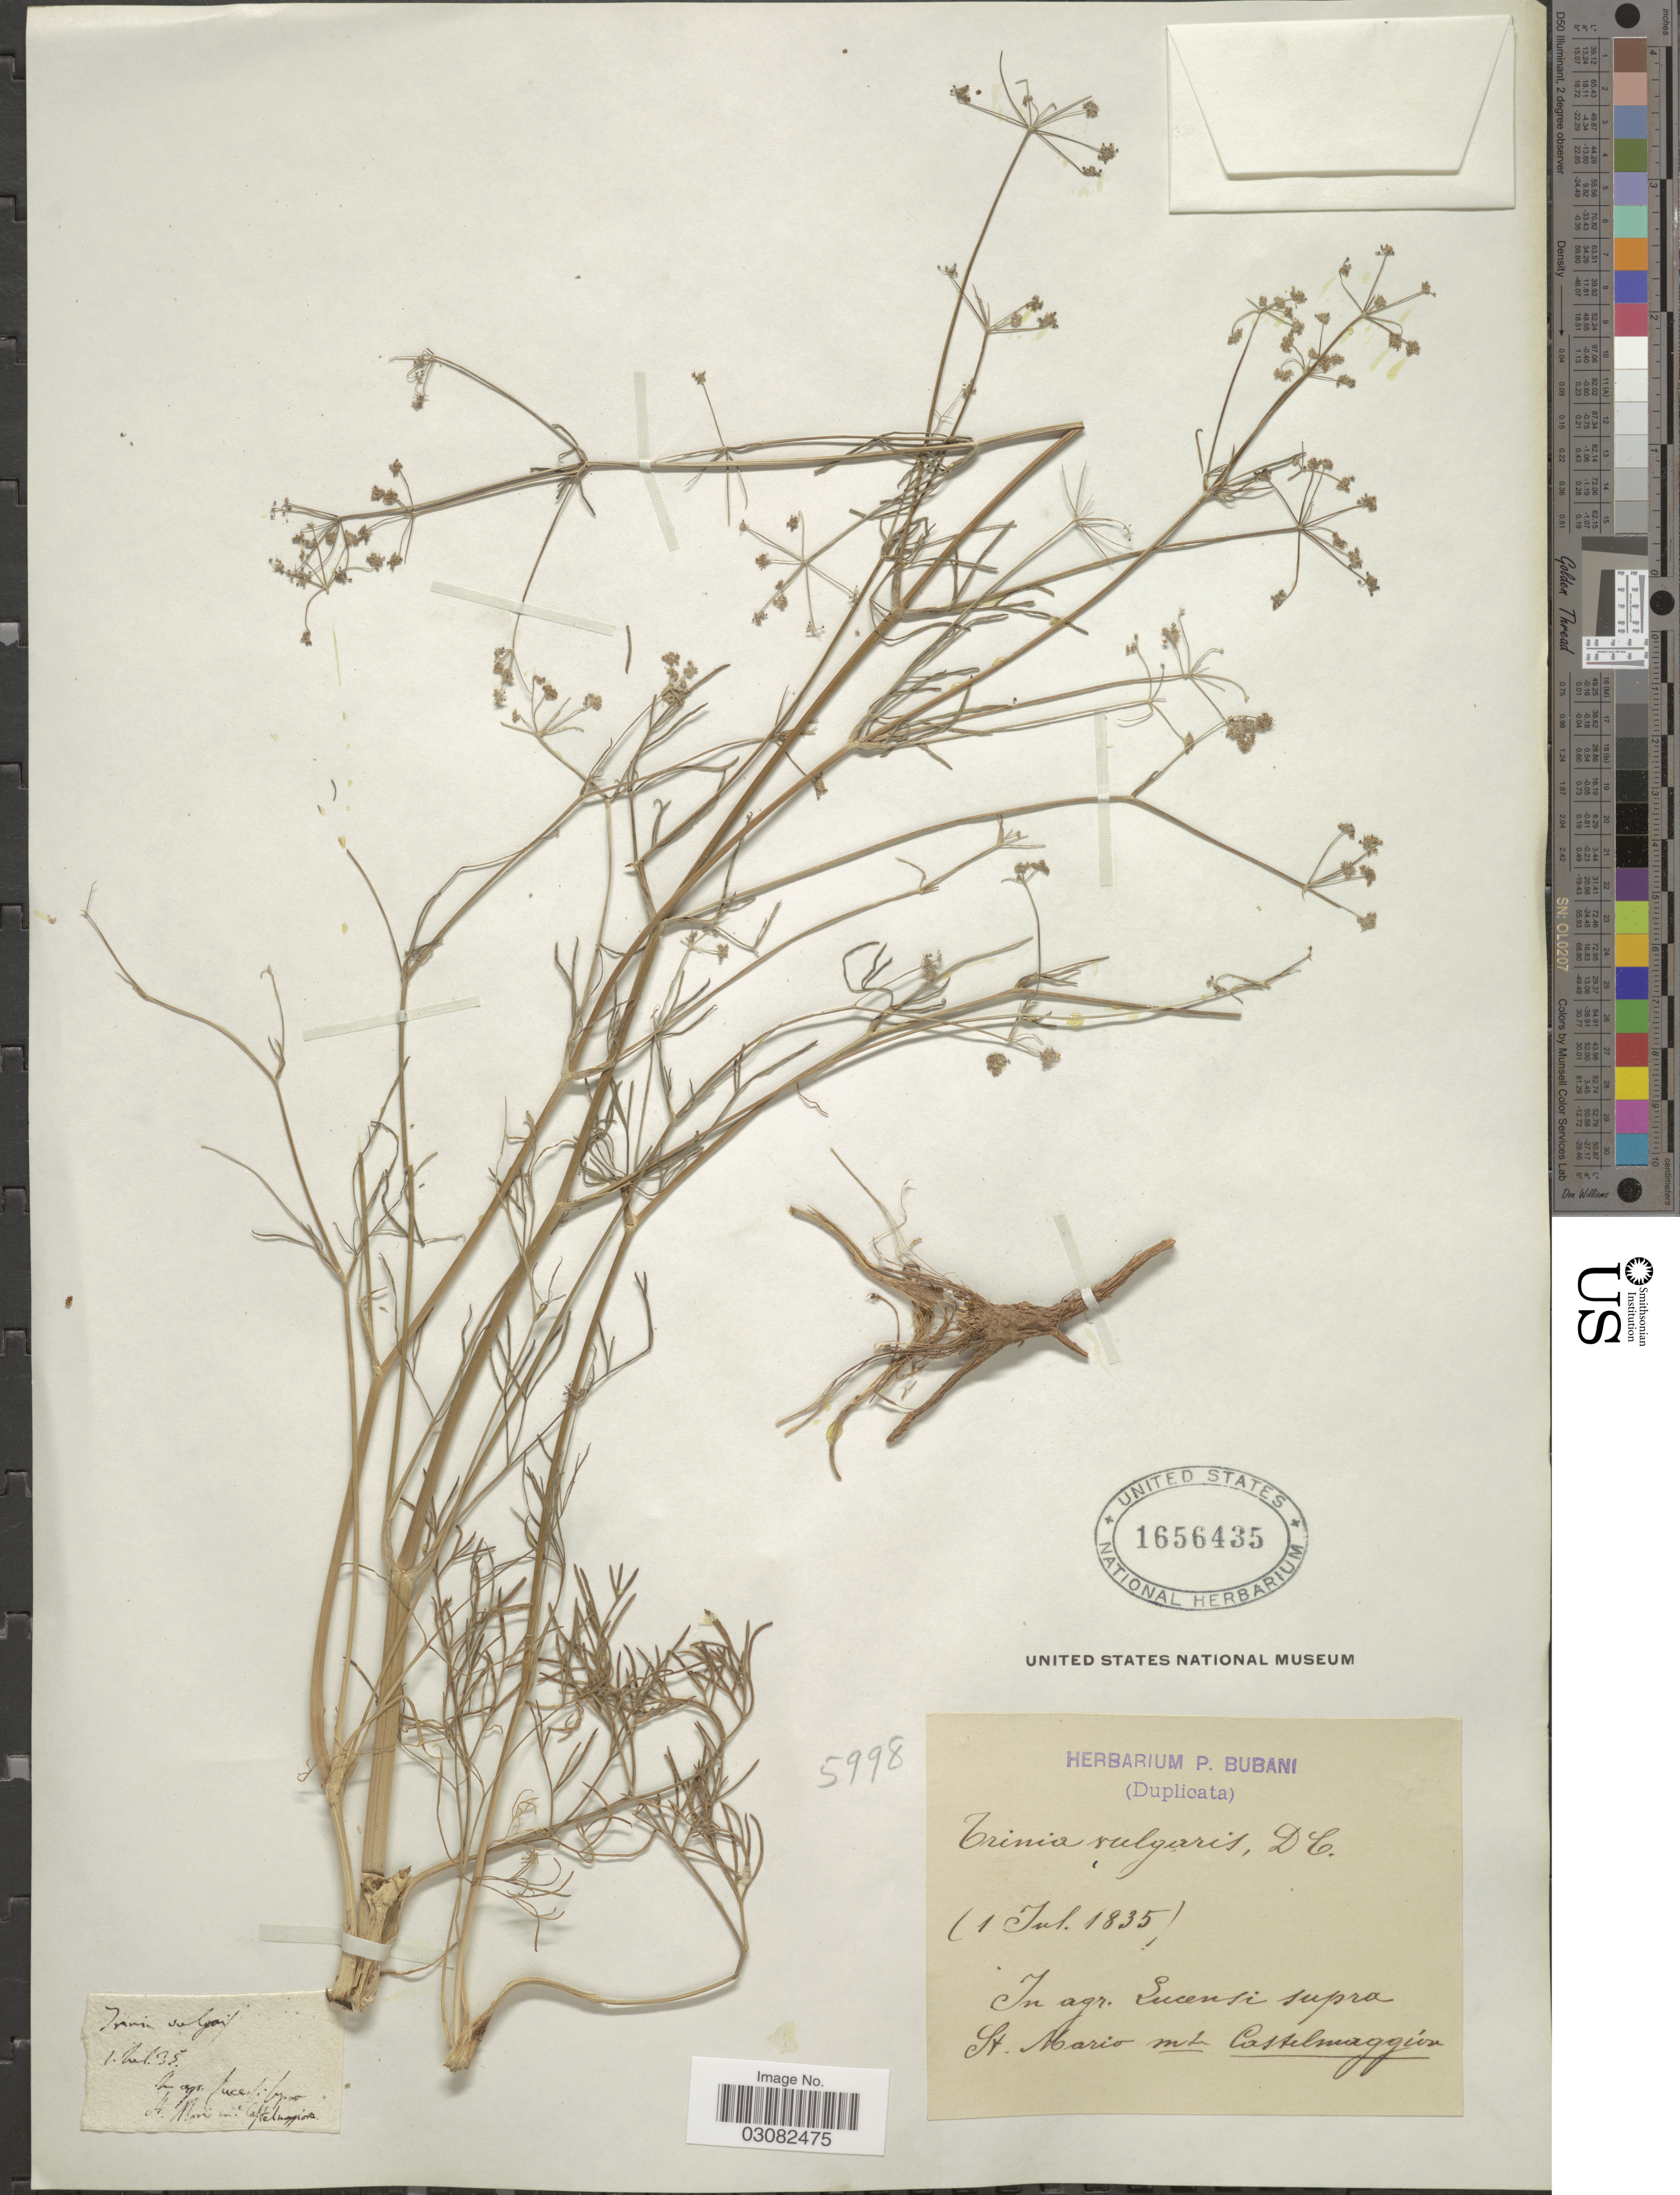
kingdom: Plantae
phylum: Tracheophyta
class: Magnoliopsida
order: Apiales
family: Apiaceae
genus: Trinia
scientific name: Trinia vulgaris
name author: DC.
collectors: ex herb. P. Bubani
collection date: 1835-07-01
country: Italy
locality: In agr. Lucent. supra St. Mario mte Castelmaggiore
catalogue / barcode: US 1656435